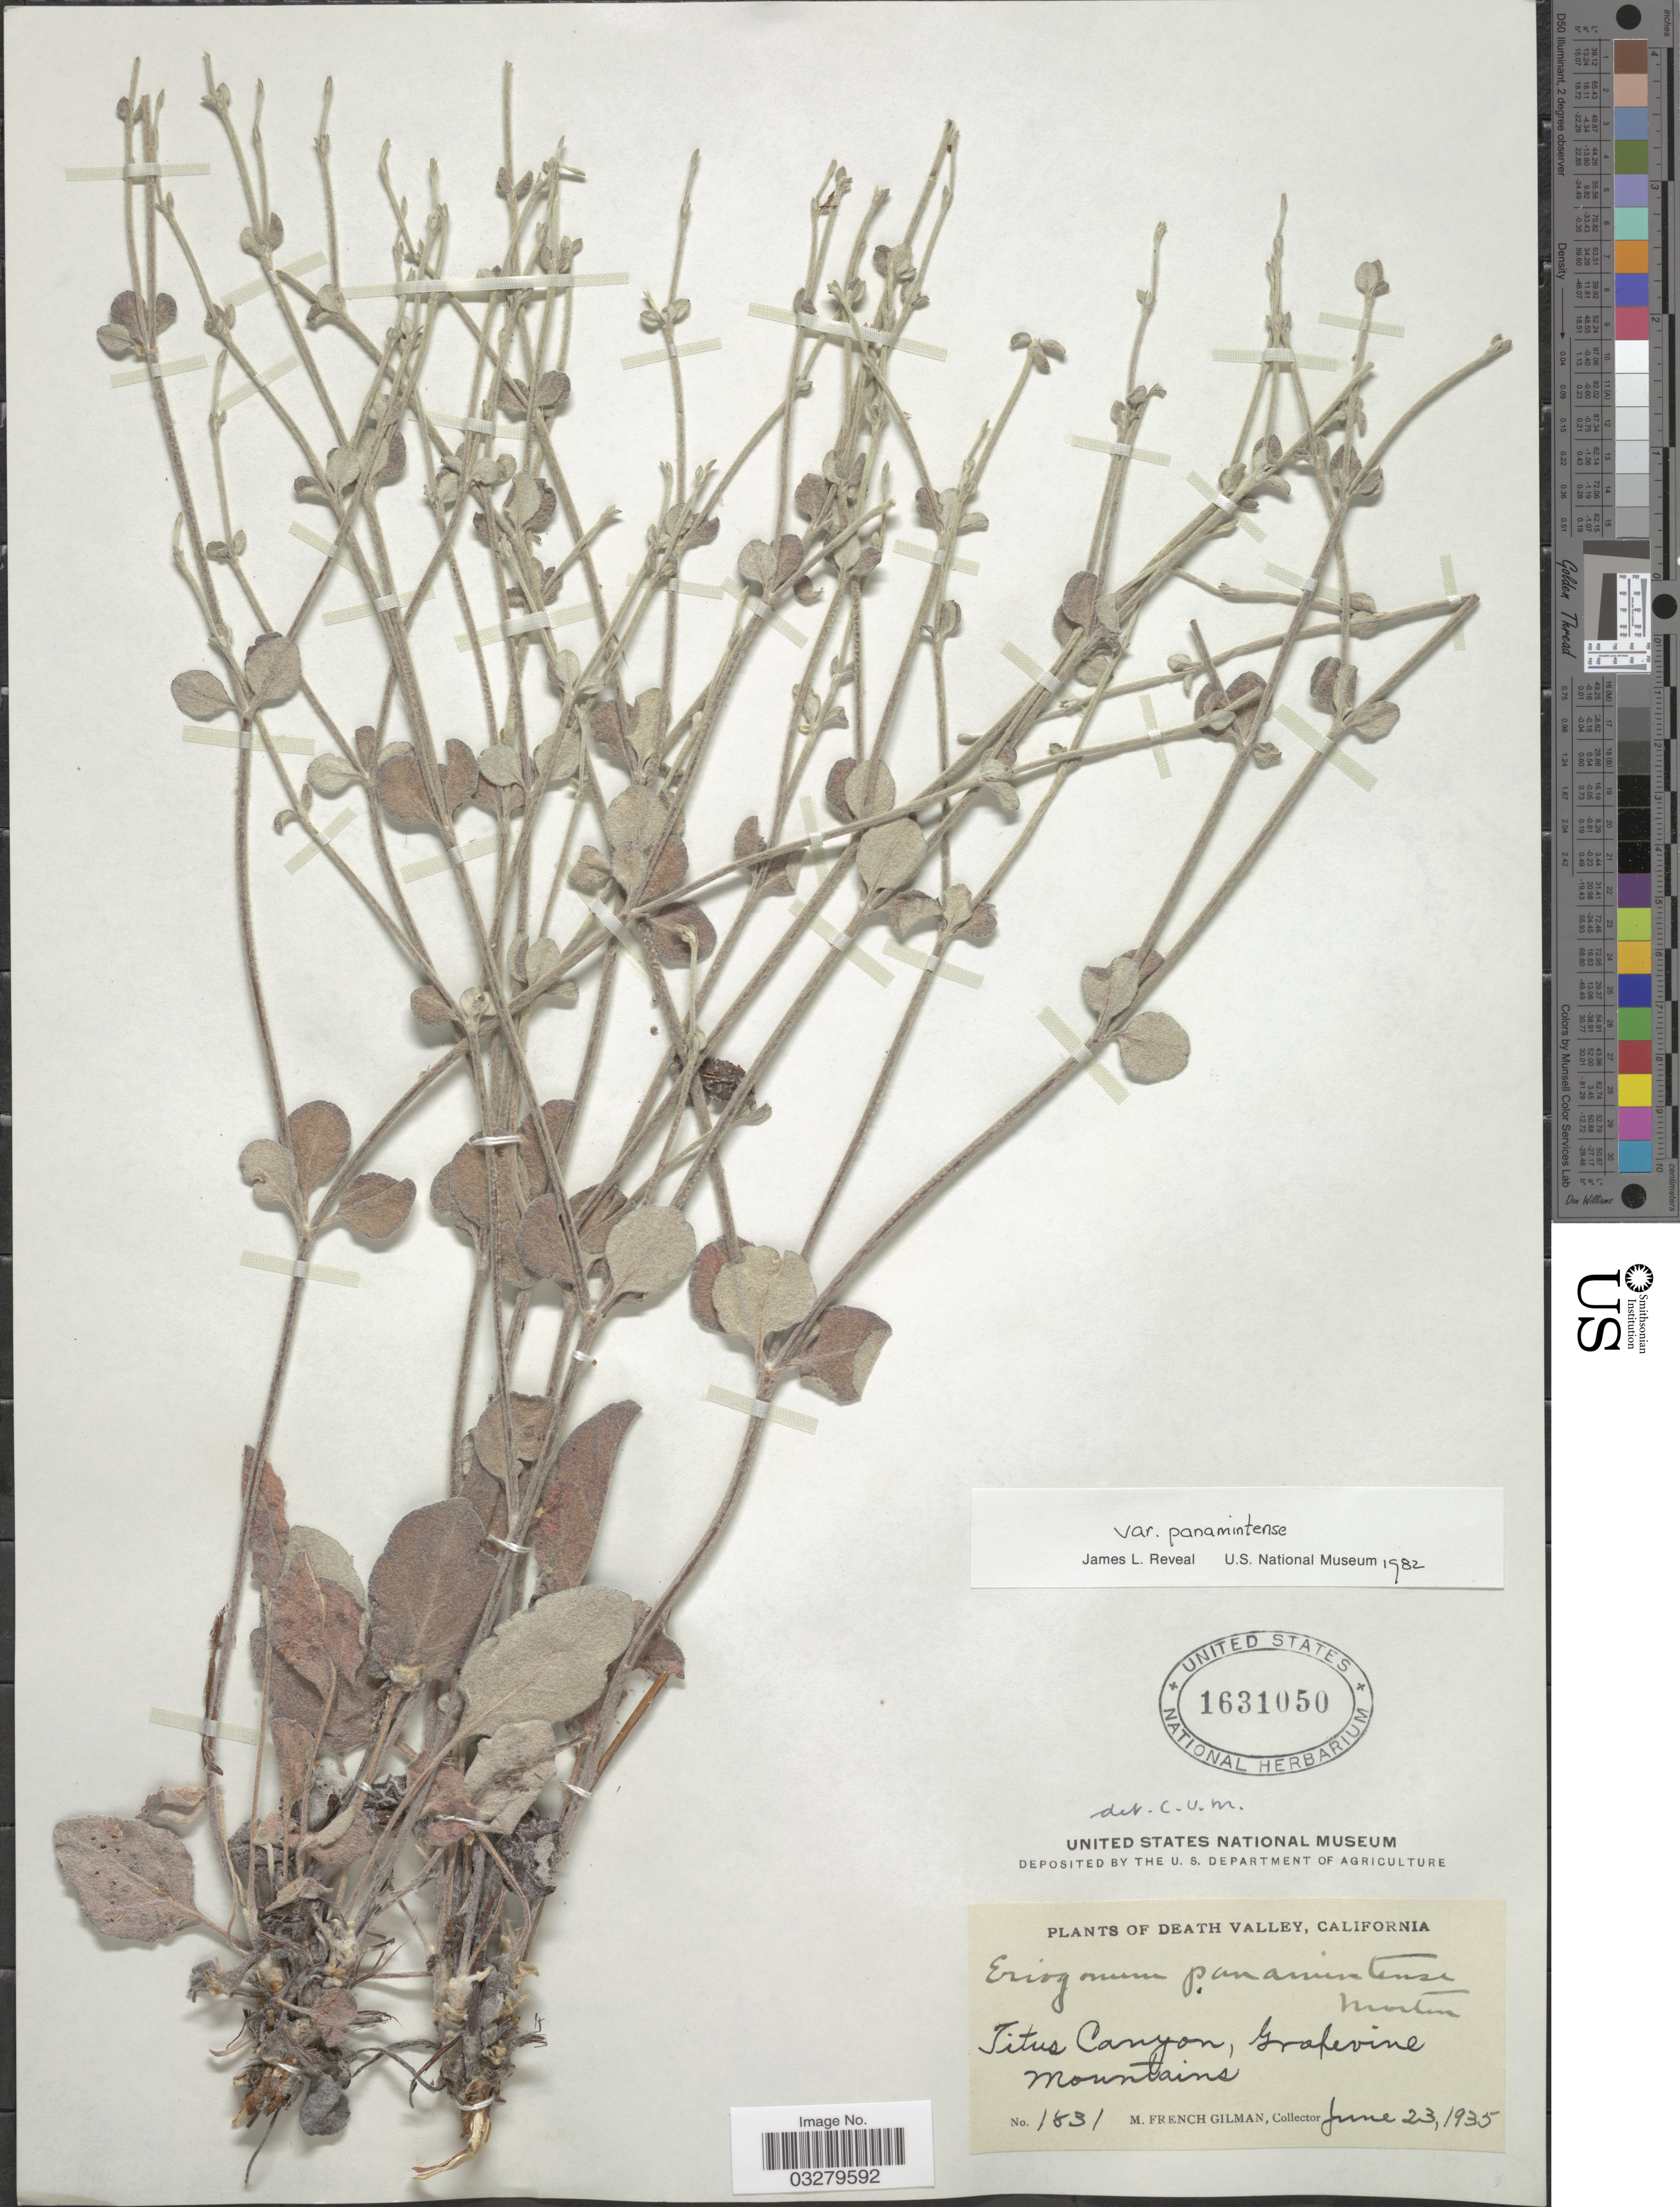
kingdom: Plantae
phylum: Tracheophyta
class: Magnoliopsida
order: Caryophyllales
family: Polygonaceae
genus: Eriogonum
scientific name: Eriogonum panamintense var. panamintense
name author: C.V. Morton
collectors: M. F. Gilman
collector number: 1831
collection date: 1935-06-23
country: United States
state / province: California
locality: Death Valley. Titus Canyon, Grapevine Mountains.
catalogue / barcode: US 1631050